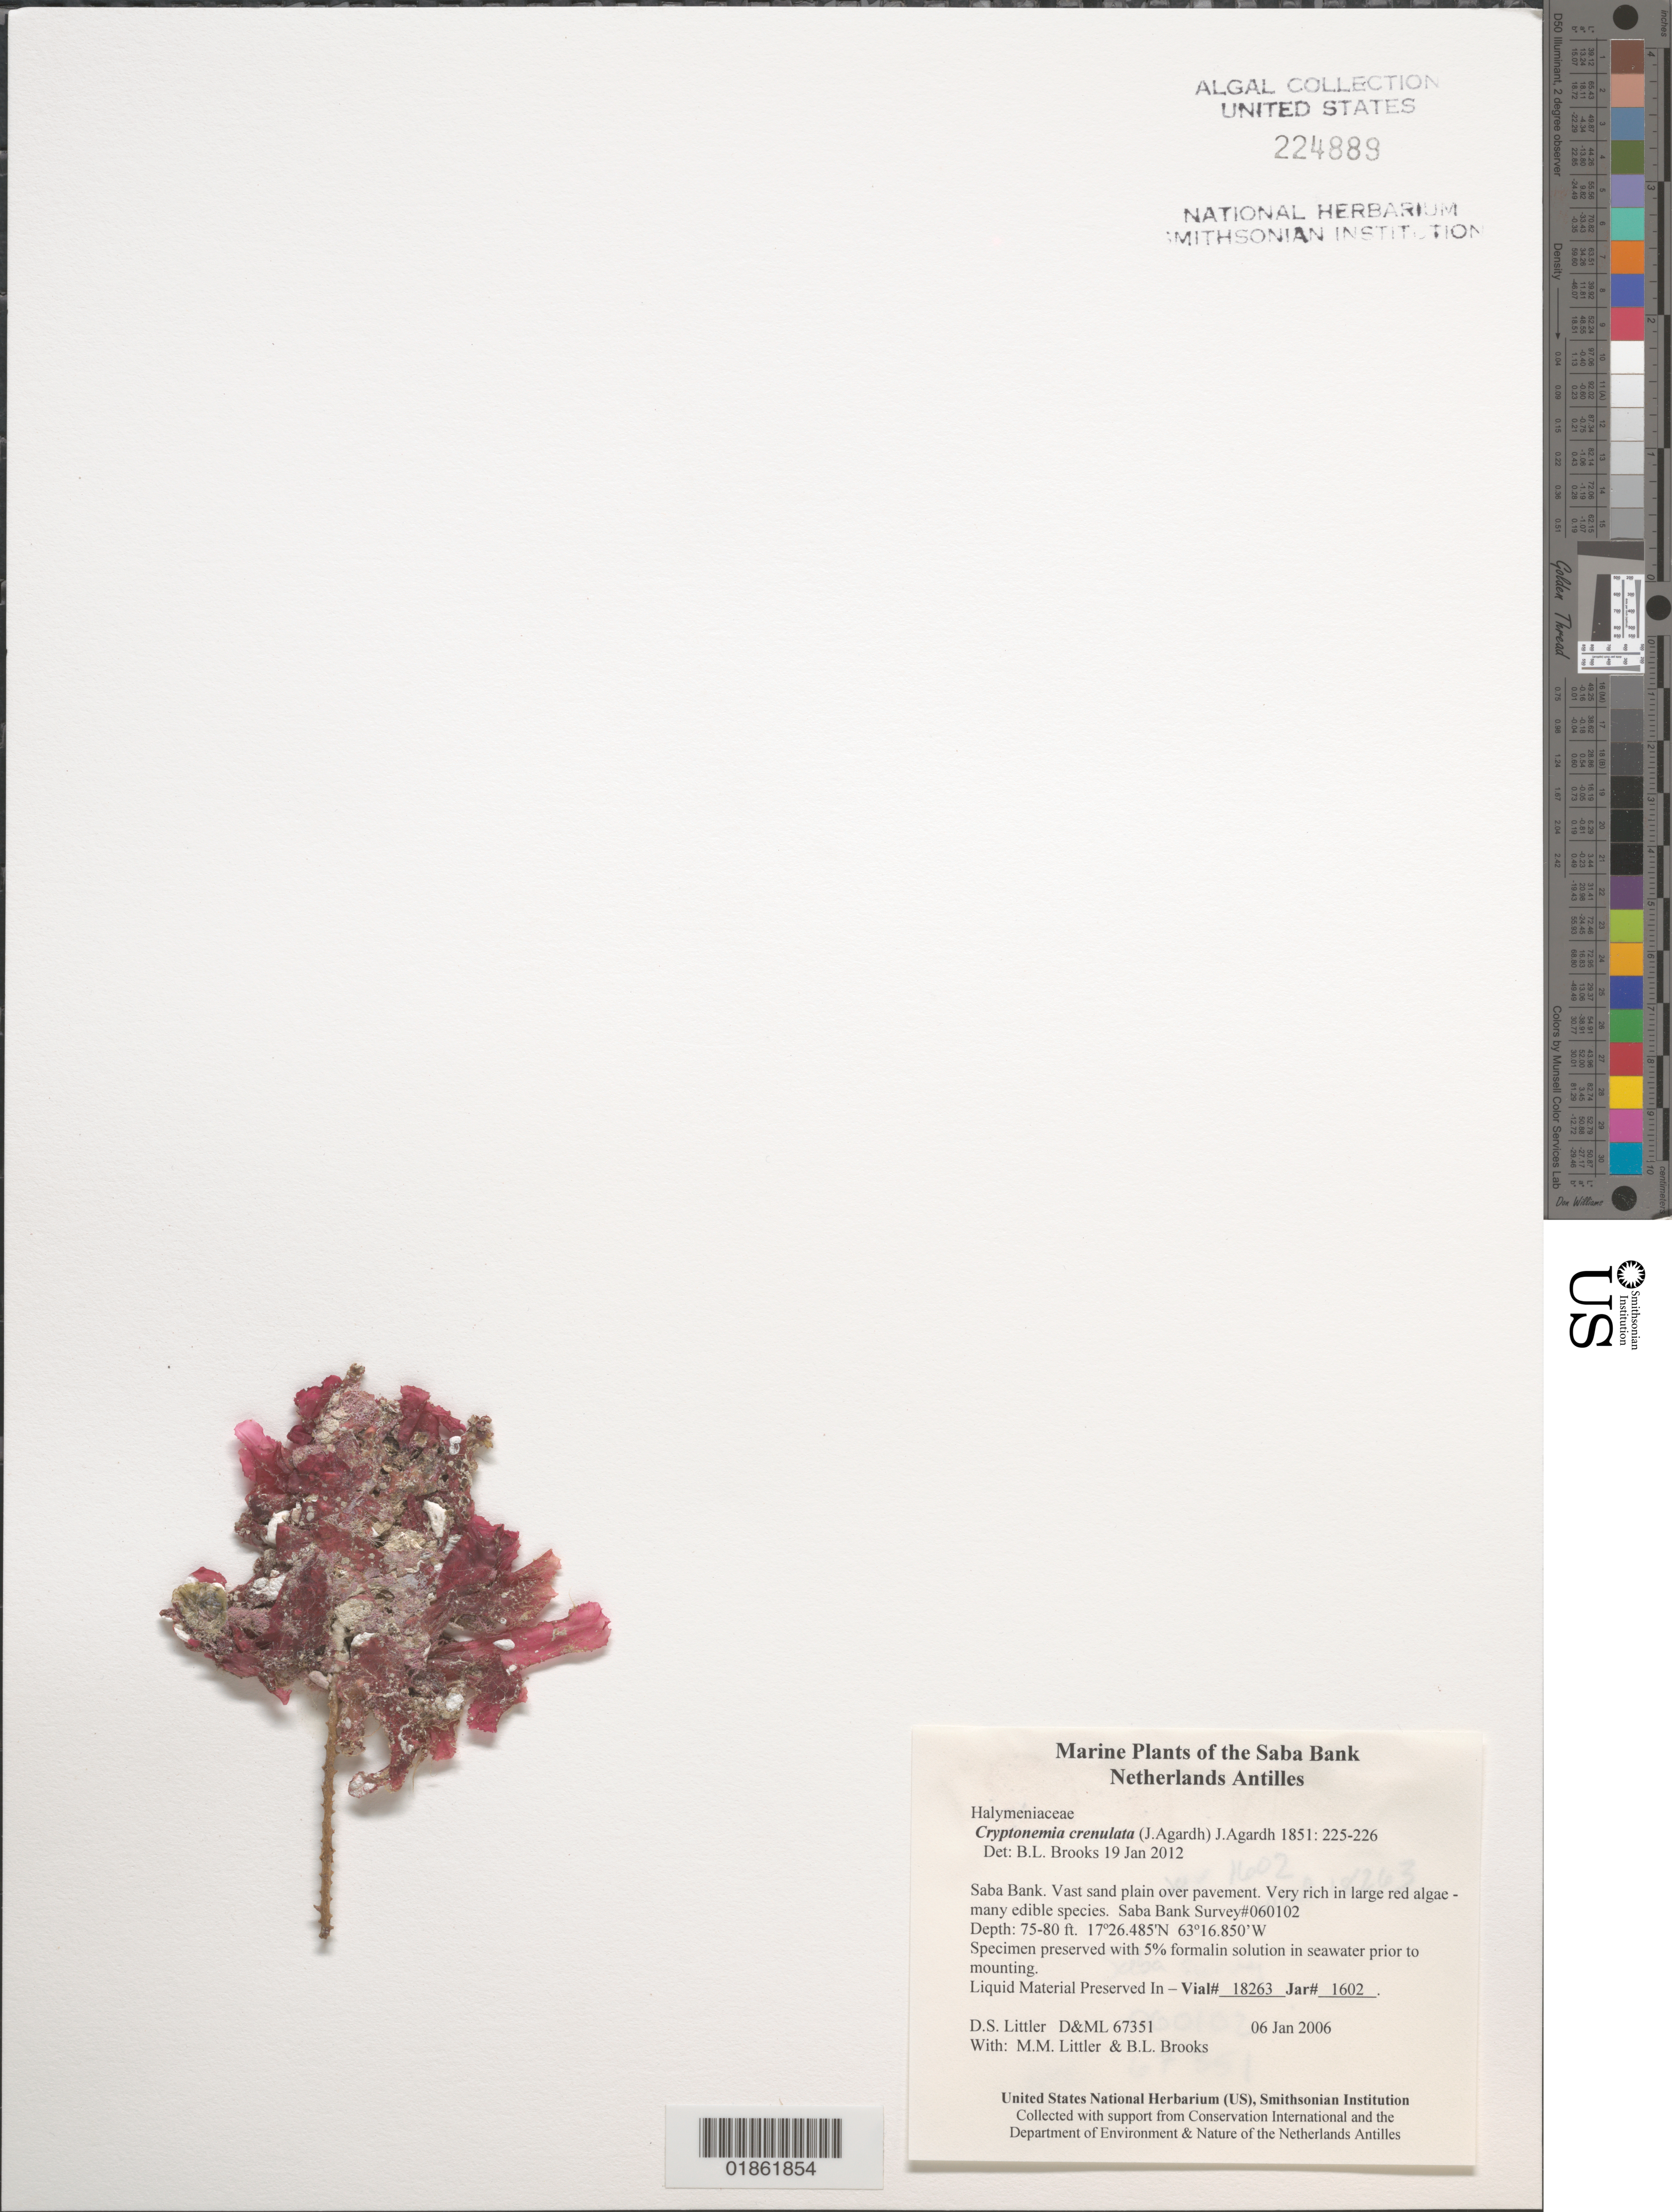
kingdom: Plantae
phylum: Rhodophyta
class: Florideophyceae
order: Halymeniales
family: Halymeniaceae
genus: Cryptonemia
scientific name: Cryptonemia crenulata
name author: (J. Agardh) J. Agardh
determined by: Brooks, B. L., (BOT), Smithsonian Institution - National Museum of Natural History (UNITED STATES)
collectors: D. S. Littler, M. M. Littler & B. Brooks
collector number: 67351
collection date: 2006-01-06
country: Netherlands Antilles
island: Saba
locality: Saba Bank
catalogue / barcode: US 224889